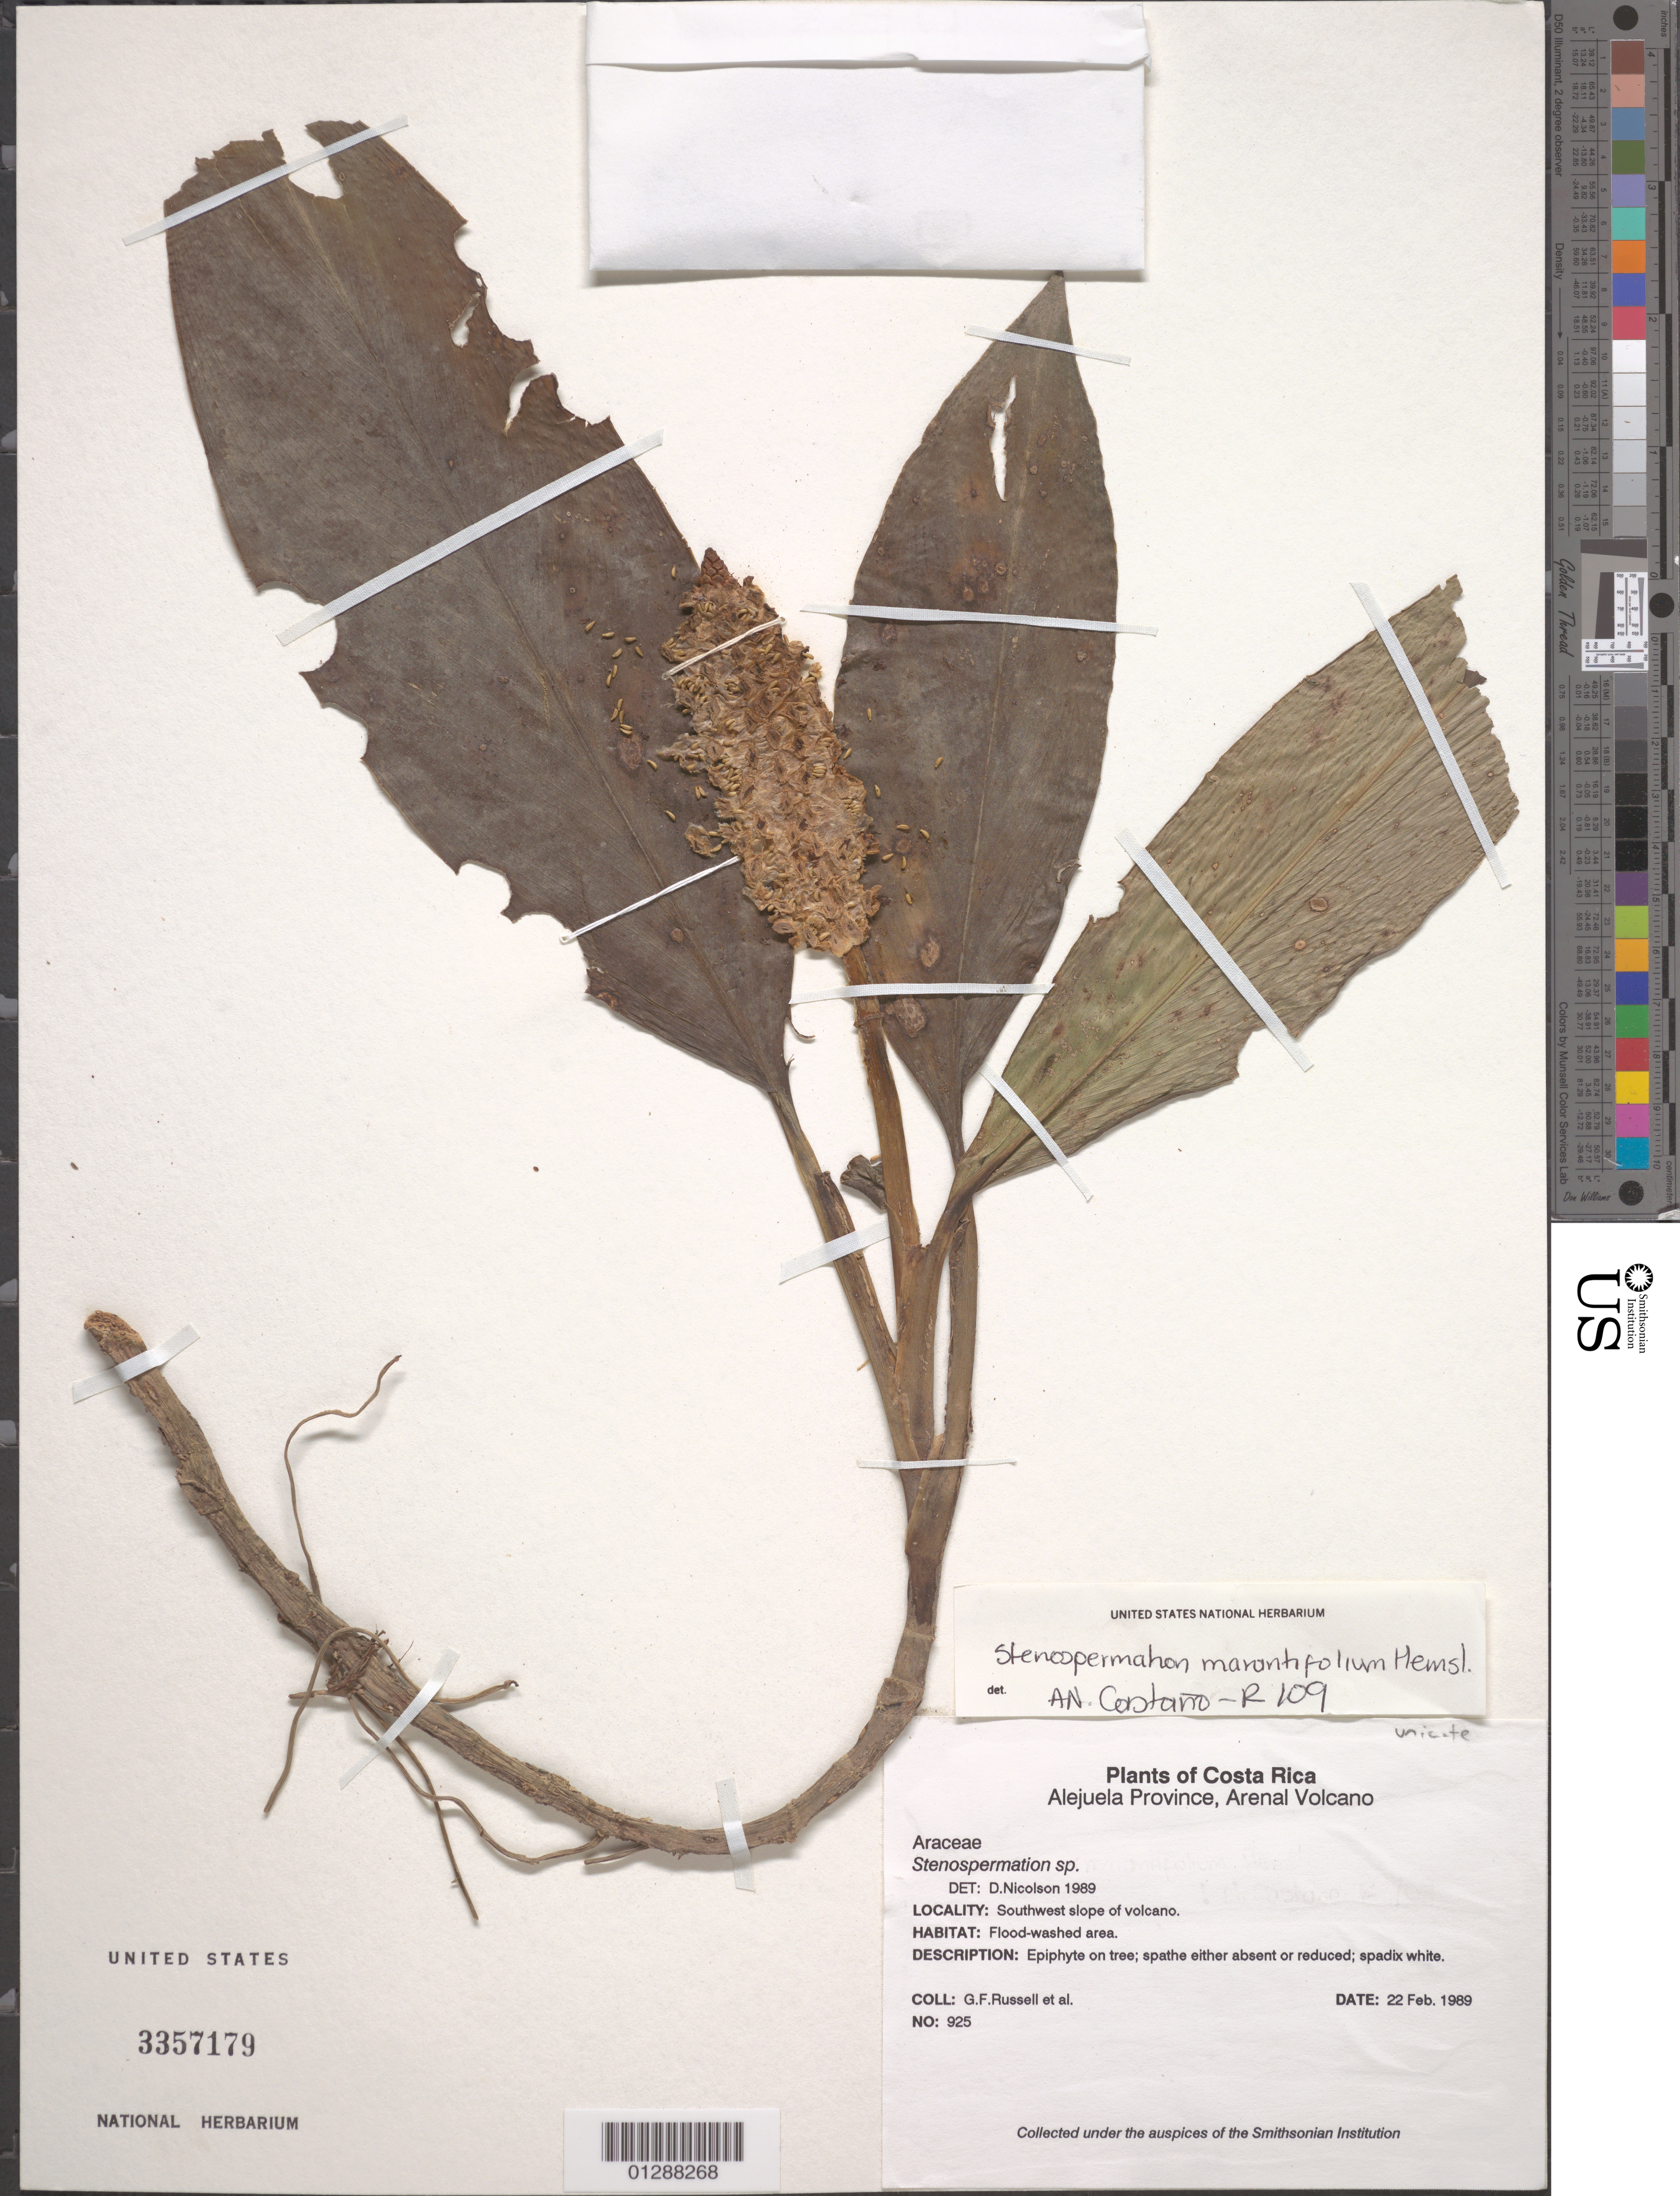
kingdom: Plantae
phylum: Tracheophyta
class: Liliopsida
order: Alismatales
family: Araceae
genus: Stenospermation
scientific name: Stenospermation marantifolium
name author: Hemsl.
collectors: G. Russell & et al.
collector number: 925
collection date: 1989-02-22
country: Costa Rica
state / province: Alajuela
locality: Arenal Volcano. Southwest slope of volcano.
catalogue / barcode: US 3357179